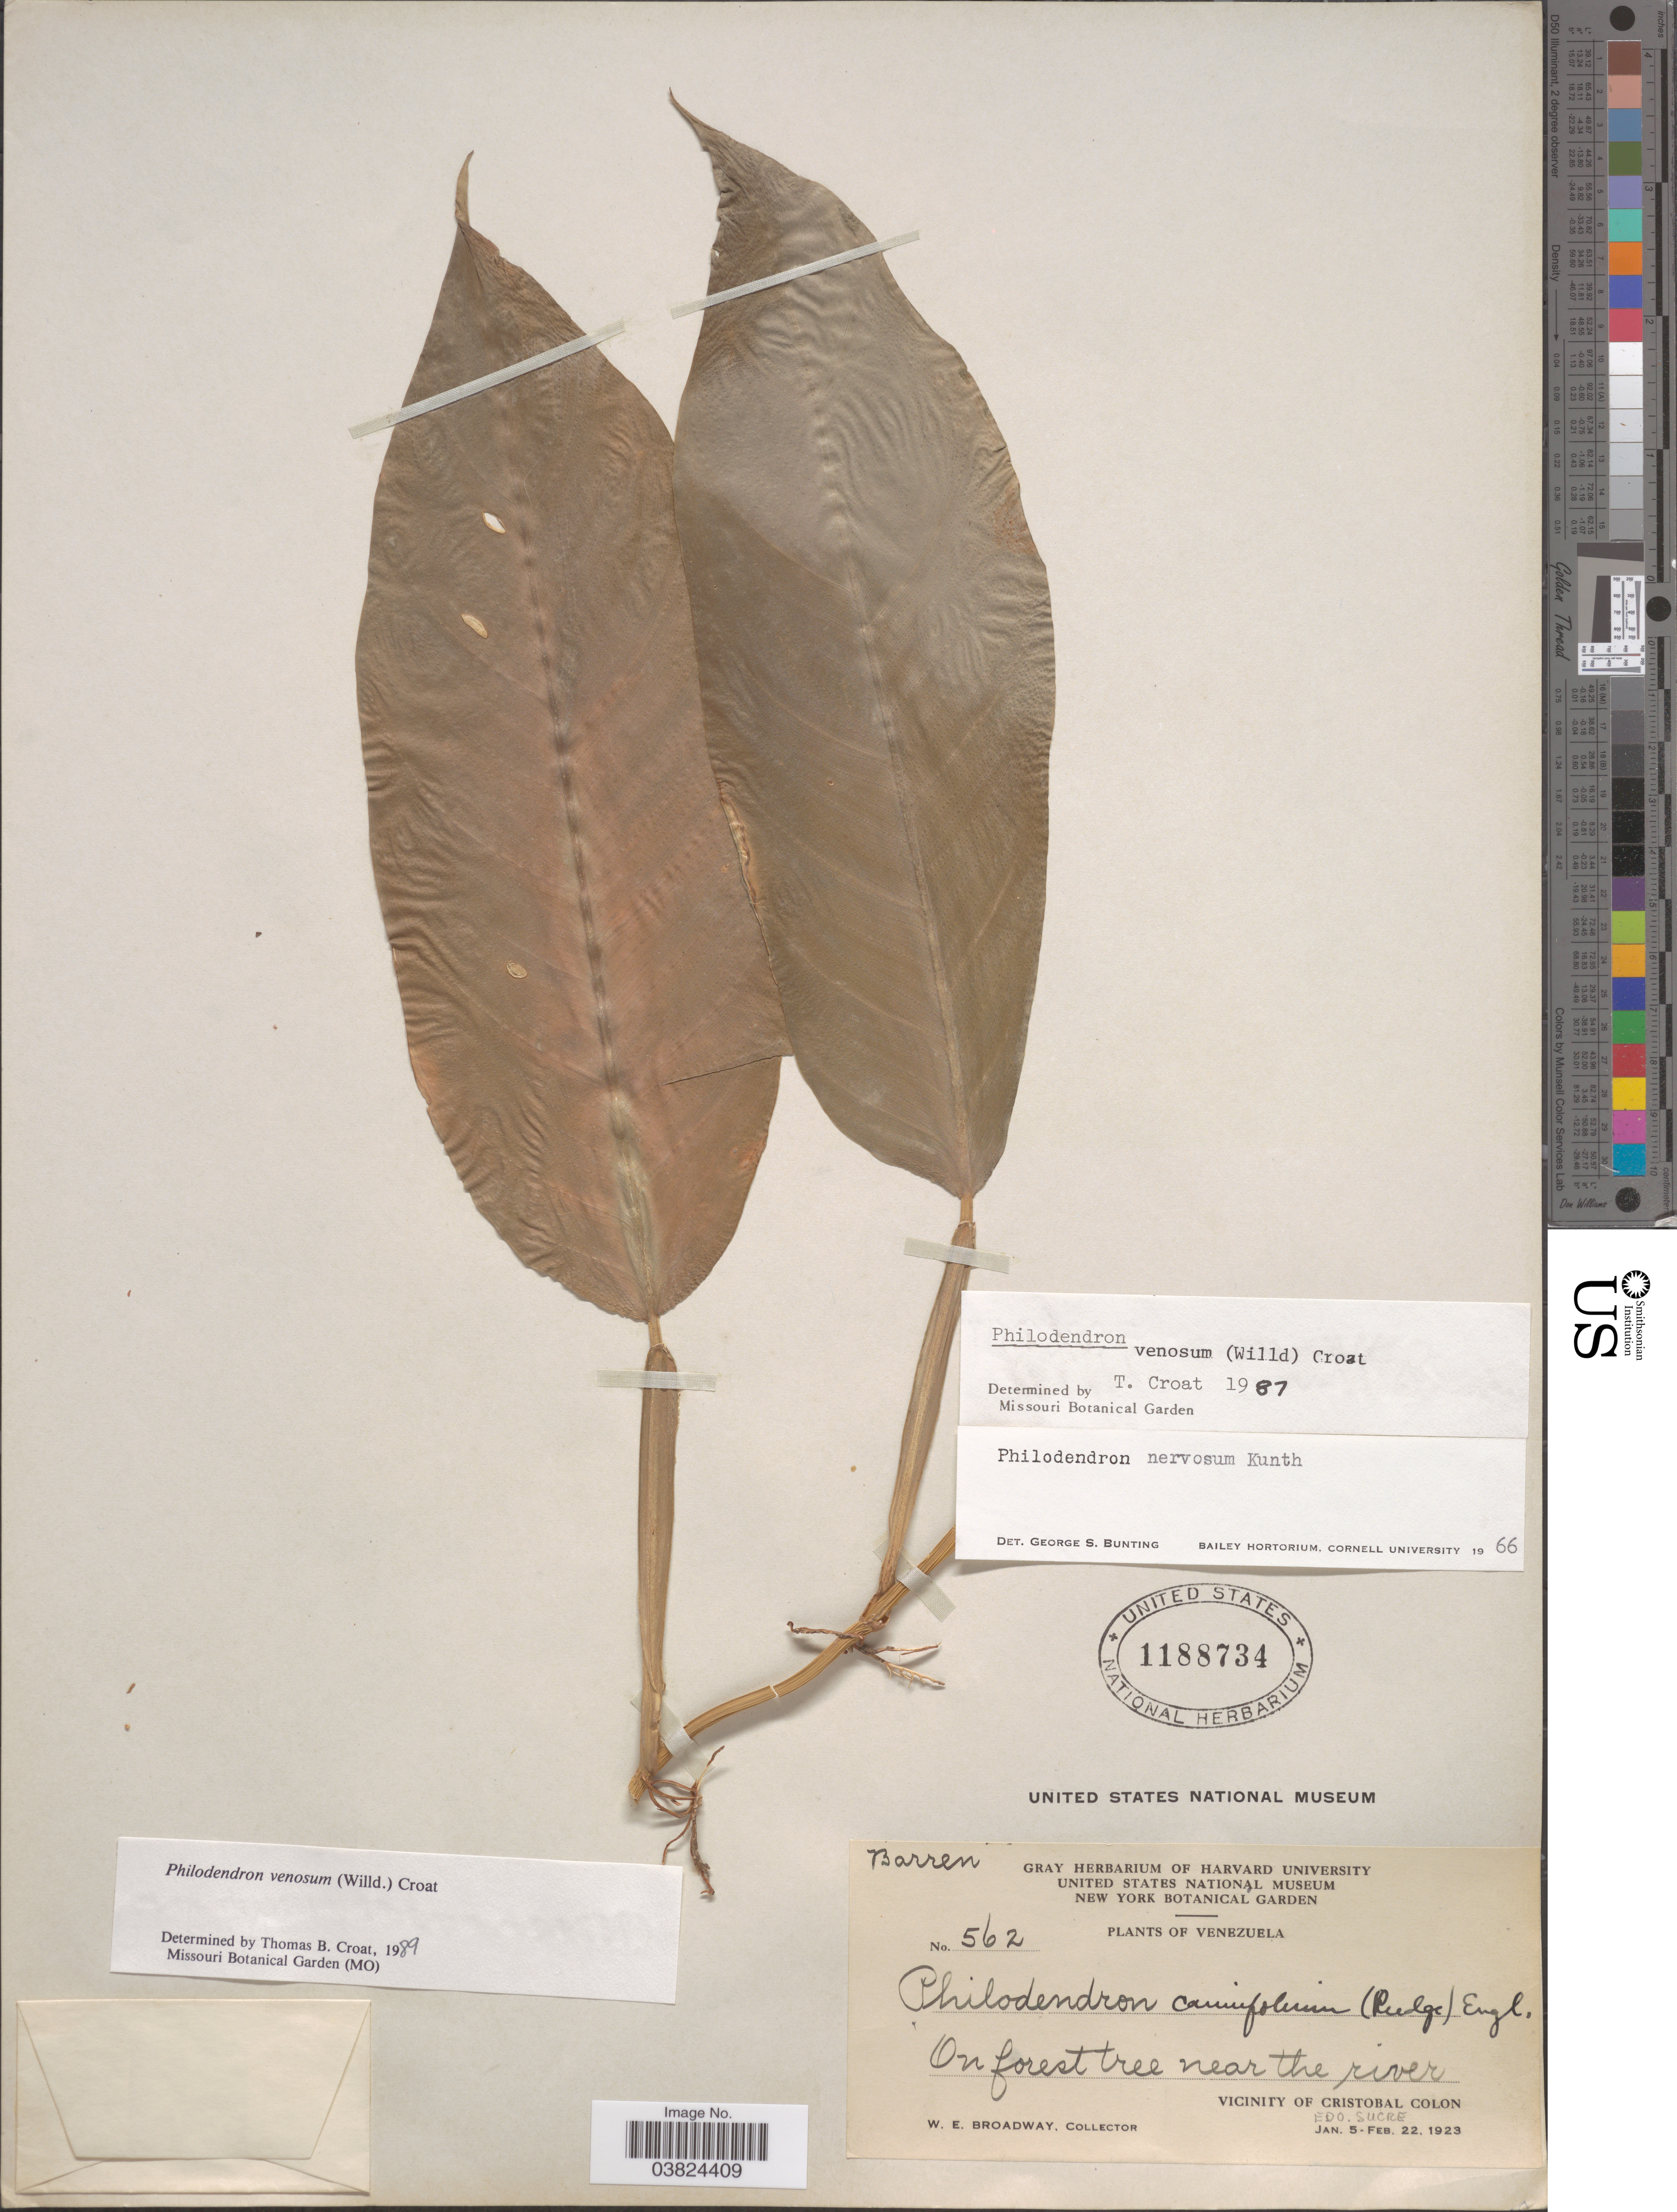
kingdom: Plantae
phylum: Tracheophyta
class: Liliopsida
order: Alismatales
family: Araceae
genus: Philodendron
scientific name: Philodendron venosum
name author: (Willd. ex Schult. & Schult. f.) Croat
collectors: W. E. Broadway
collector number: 562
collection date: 1923-01-05/1923-02-22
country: Venezuela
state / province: Sucre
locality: Near the river. Vicinity of Cristobal Colon.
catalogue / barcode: US 1188734